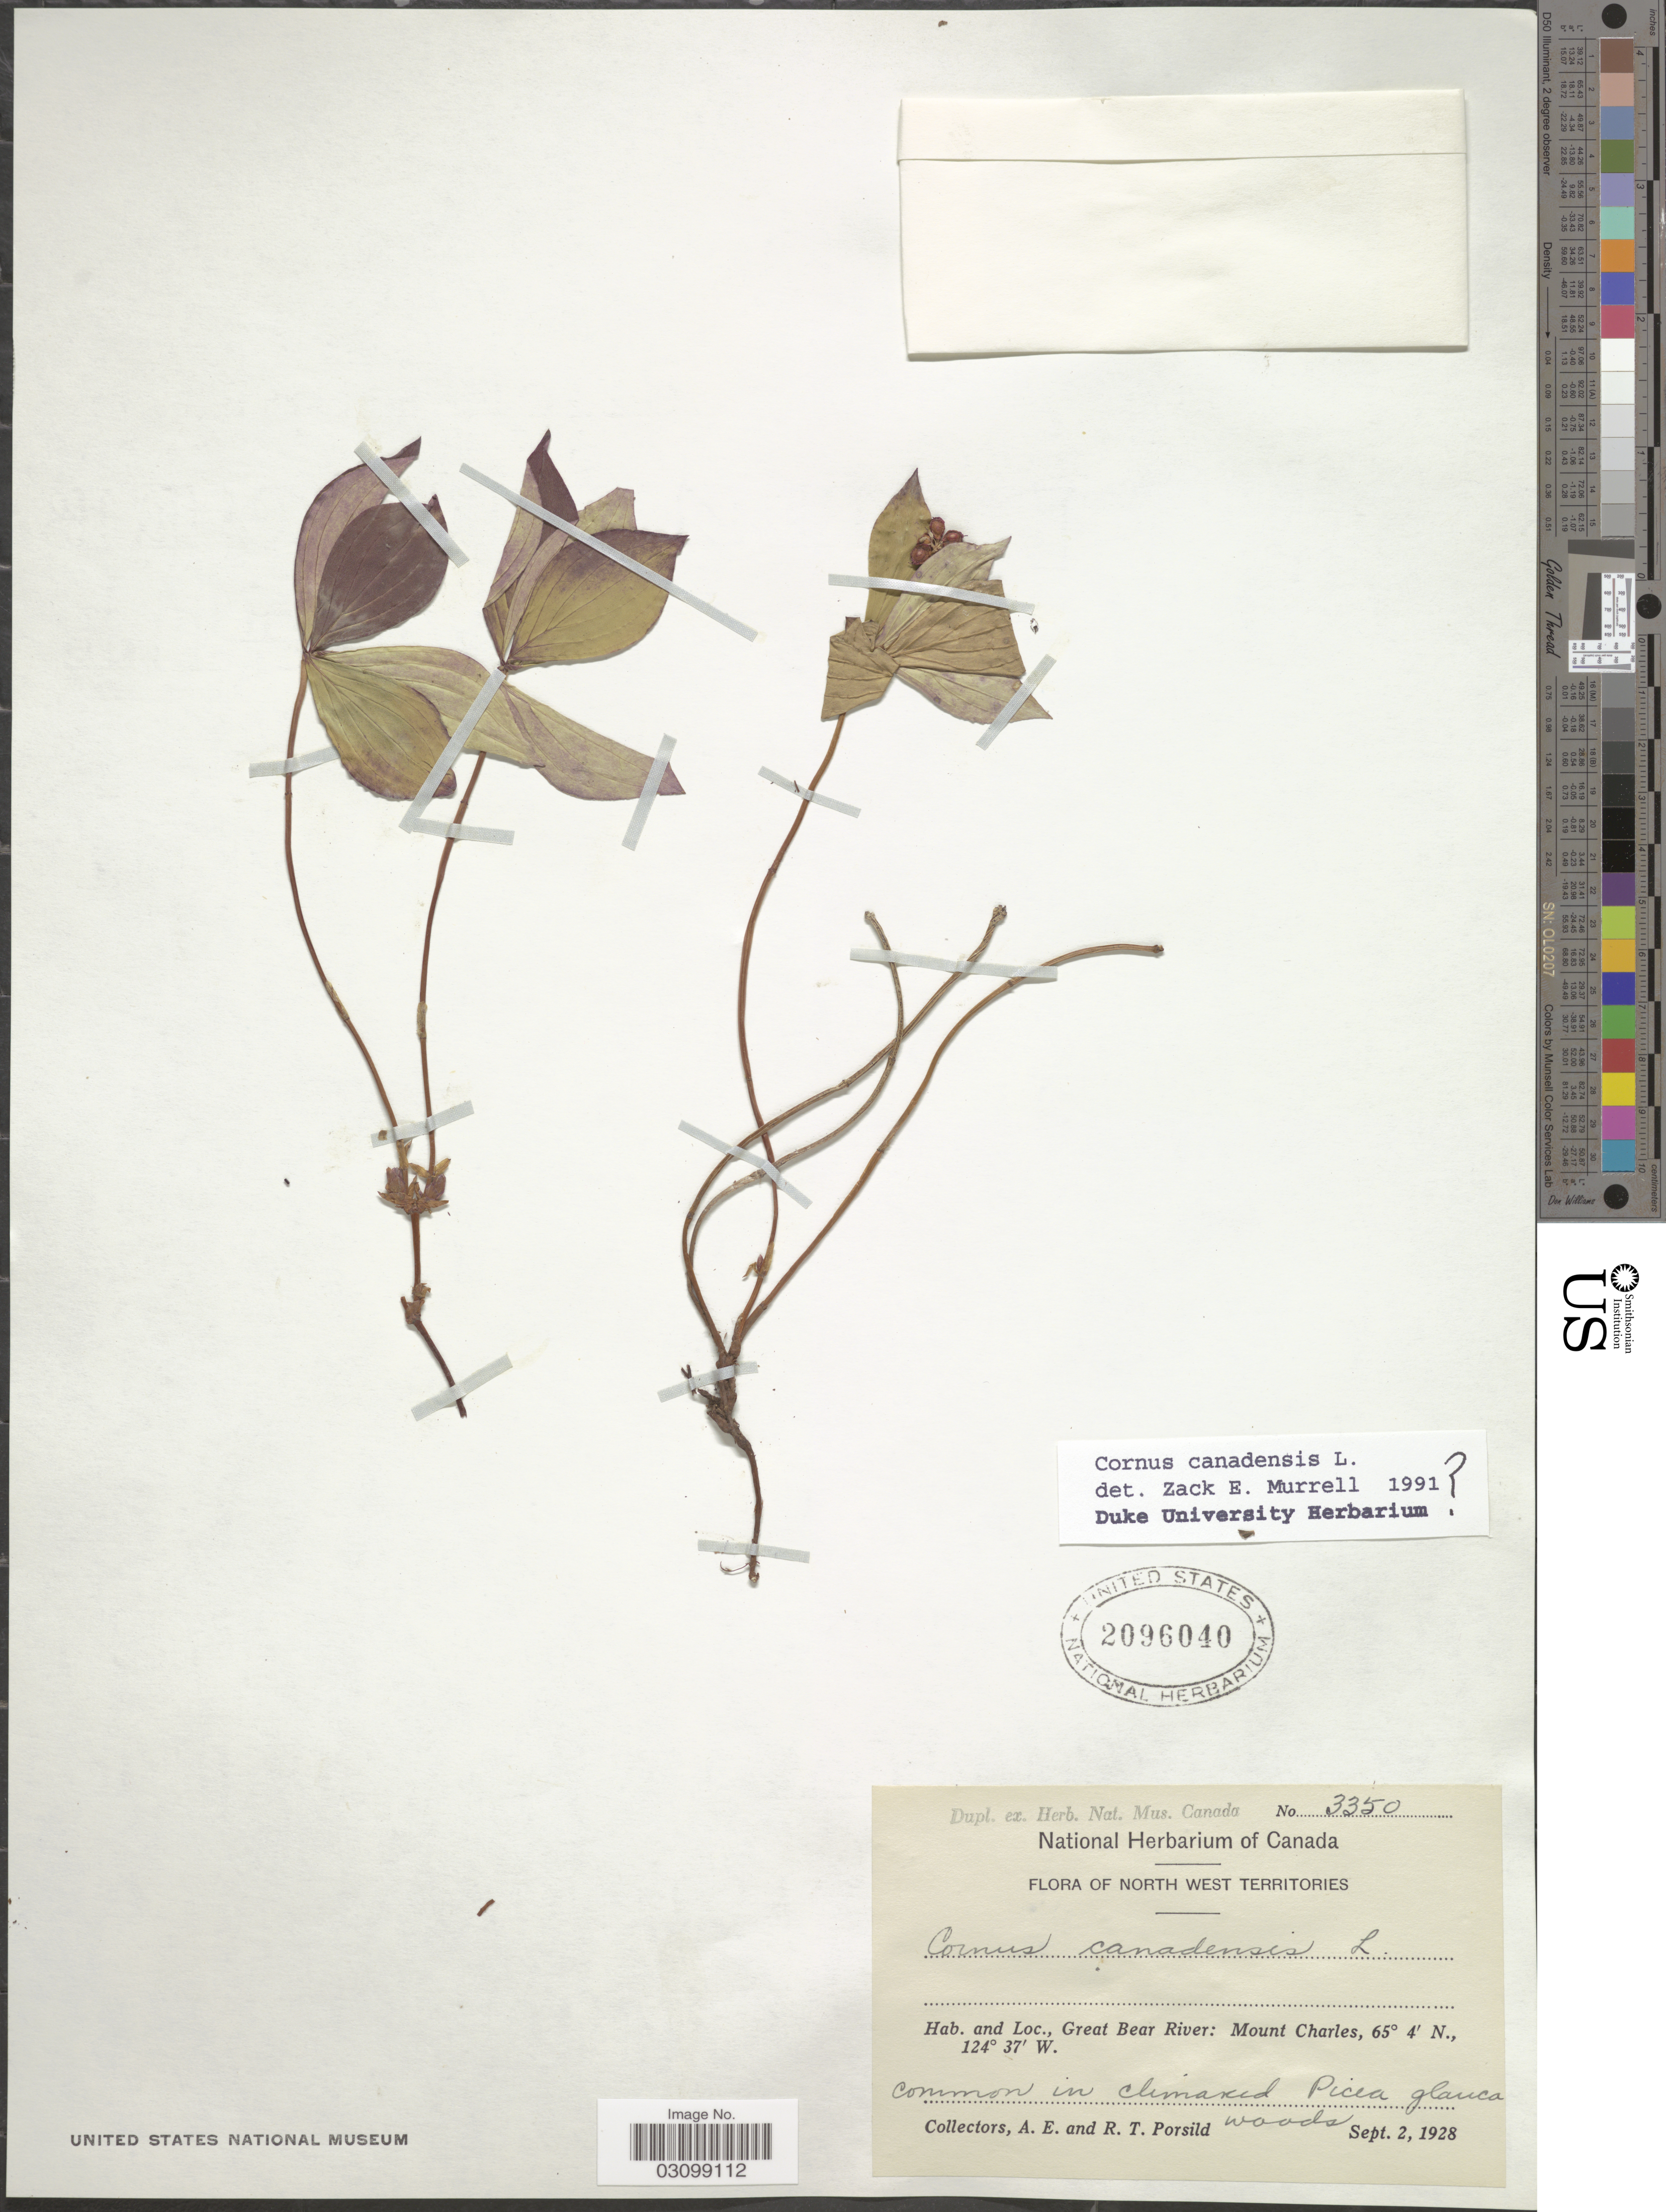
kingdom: Plantae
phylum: Tracheophyta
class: Magnoliopsida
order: Cornales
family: Cornaceae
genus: Cornus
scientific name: Cornus canadensis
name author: L.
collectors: A. E. Porsild & R. T. Porsild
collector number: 3350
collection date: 1928-09-02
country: Canada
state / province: Northwest Territories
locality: North West Territories. Great Bear River: Mount Charles. Common in climaxed Picea glauca woods.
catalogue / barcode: US 2096040